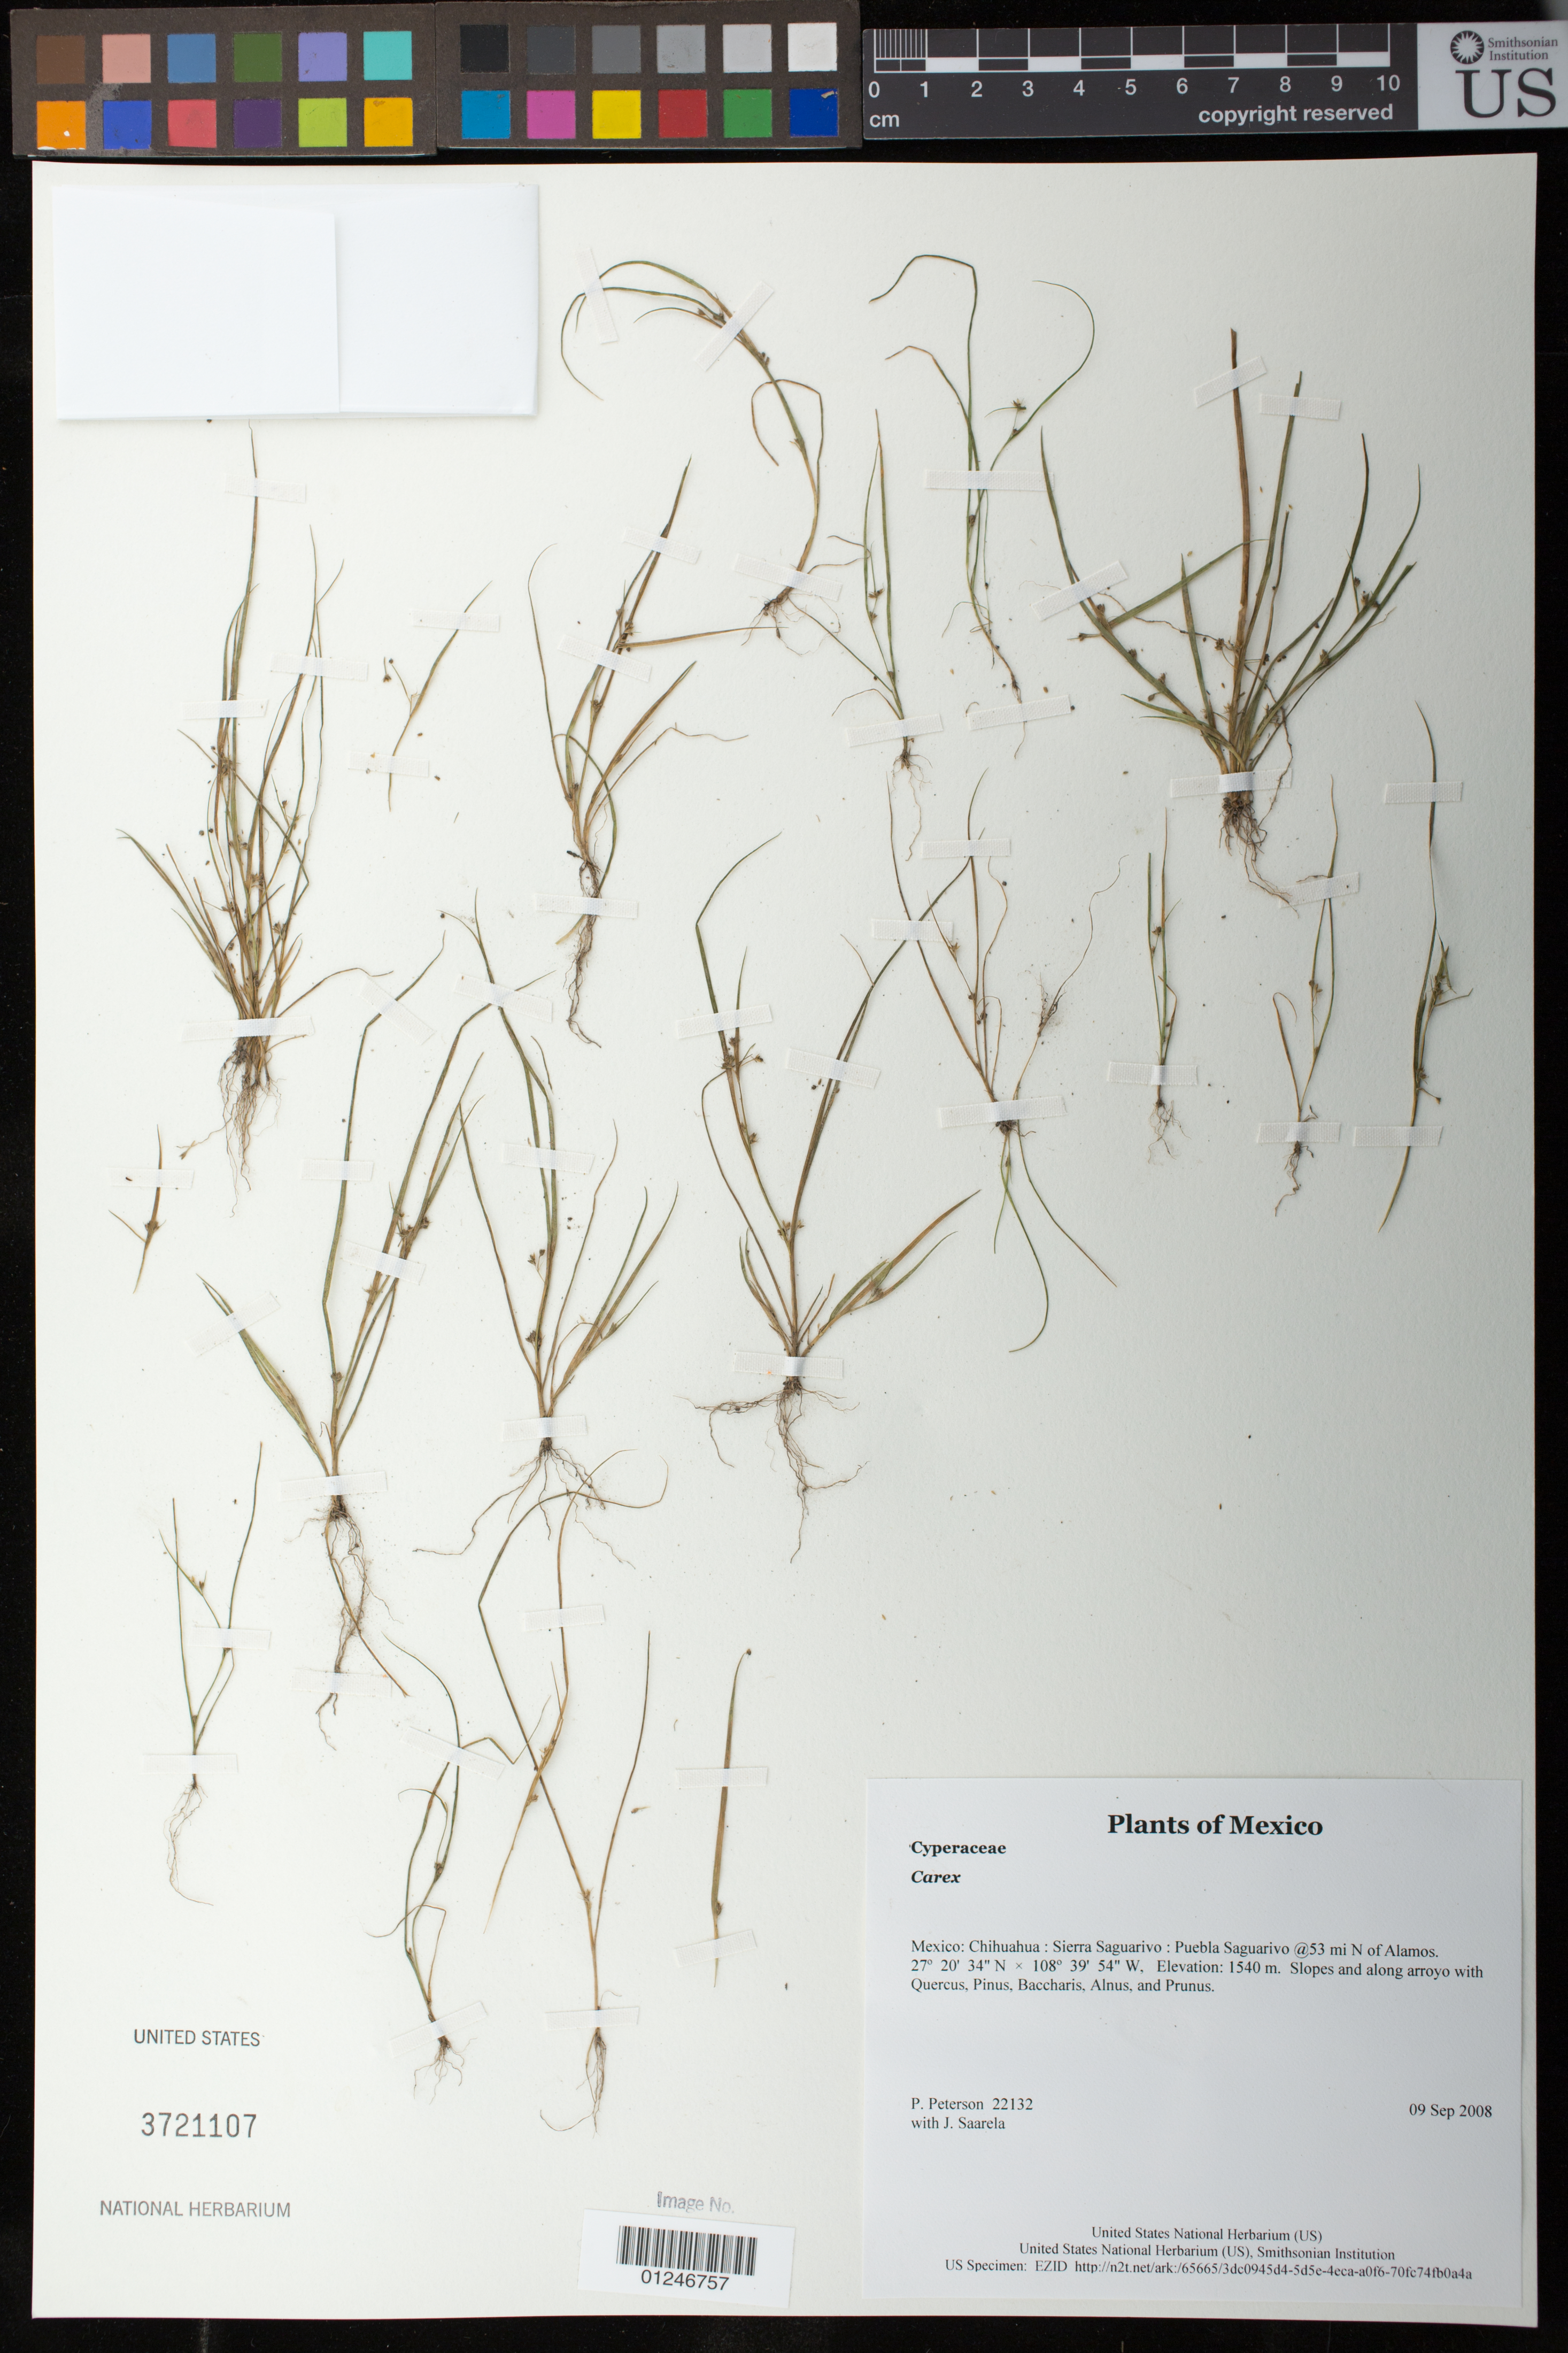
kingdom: Plantae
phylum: Tracheophyta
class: Liliopsida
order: Poales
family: Cyperaceae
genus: Rhynchospora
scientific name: Rhynchospora contracta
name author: (Nees) J. Raynal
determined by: Strong, Mark T., (BOT), Smithsonian Institution - National Museum of Natural History (UNITED STATES)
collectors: P. M. Peterson & J. Saarela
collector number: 22132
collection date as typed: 09 Sep 2008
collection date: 2008-09-09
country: Mexico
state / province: Chihuahua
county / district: Sierra Saguarivo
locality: Puebla Saguarivo @53 mi N of Alamos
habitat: Slopes and along arroyo with Quercus, Pinus, Baccharis, Alnus, and Prunus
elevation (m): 1540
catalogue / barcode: US 3721107